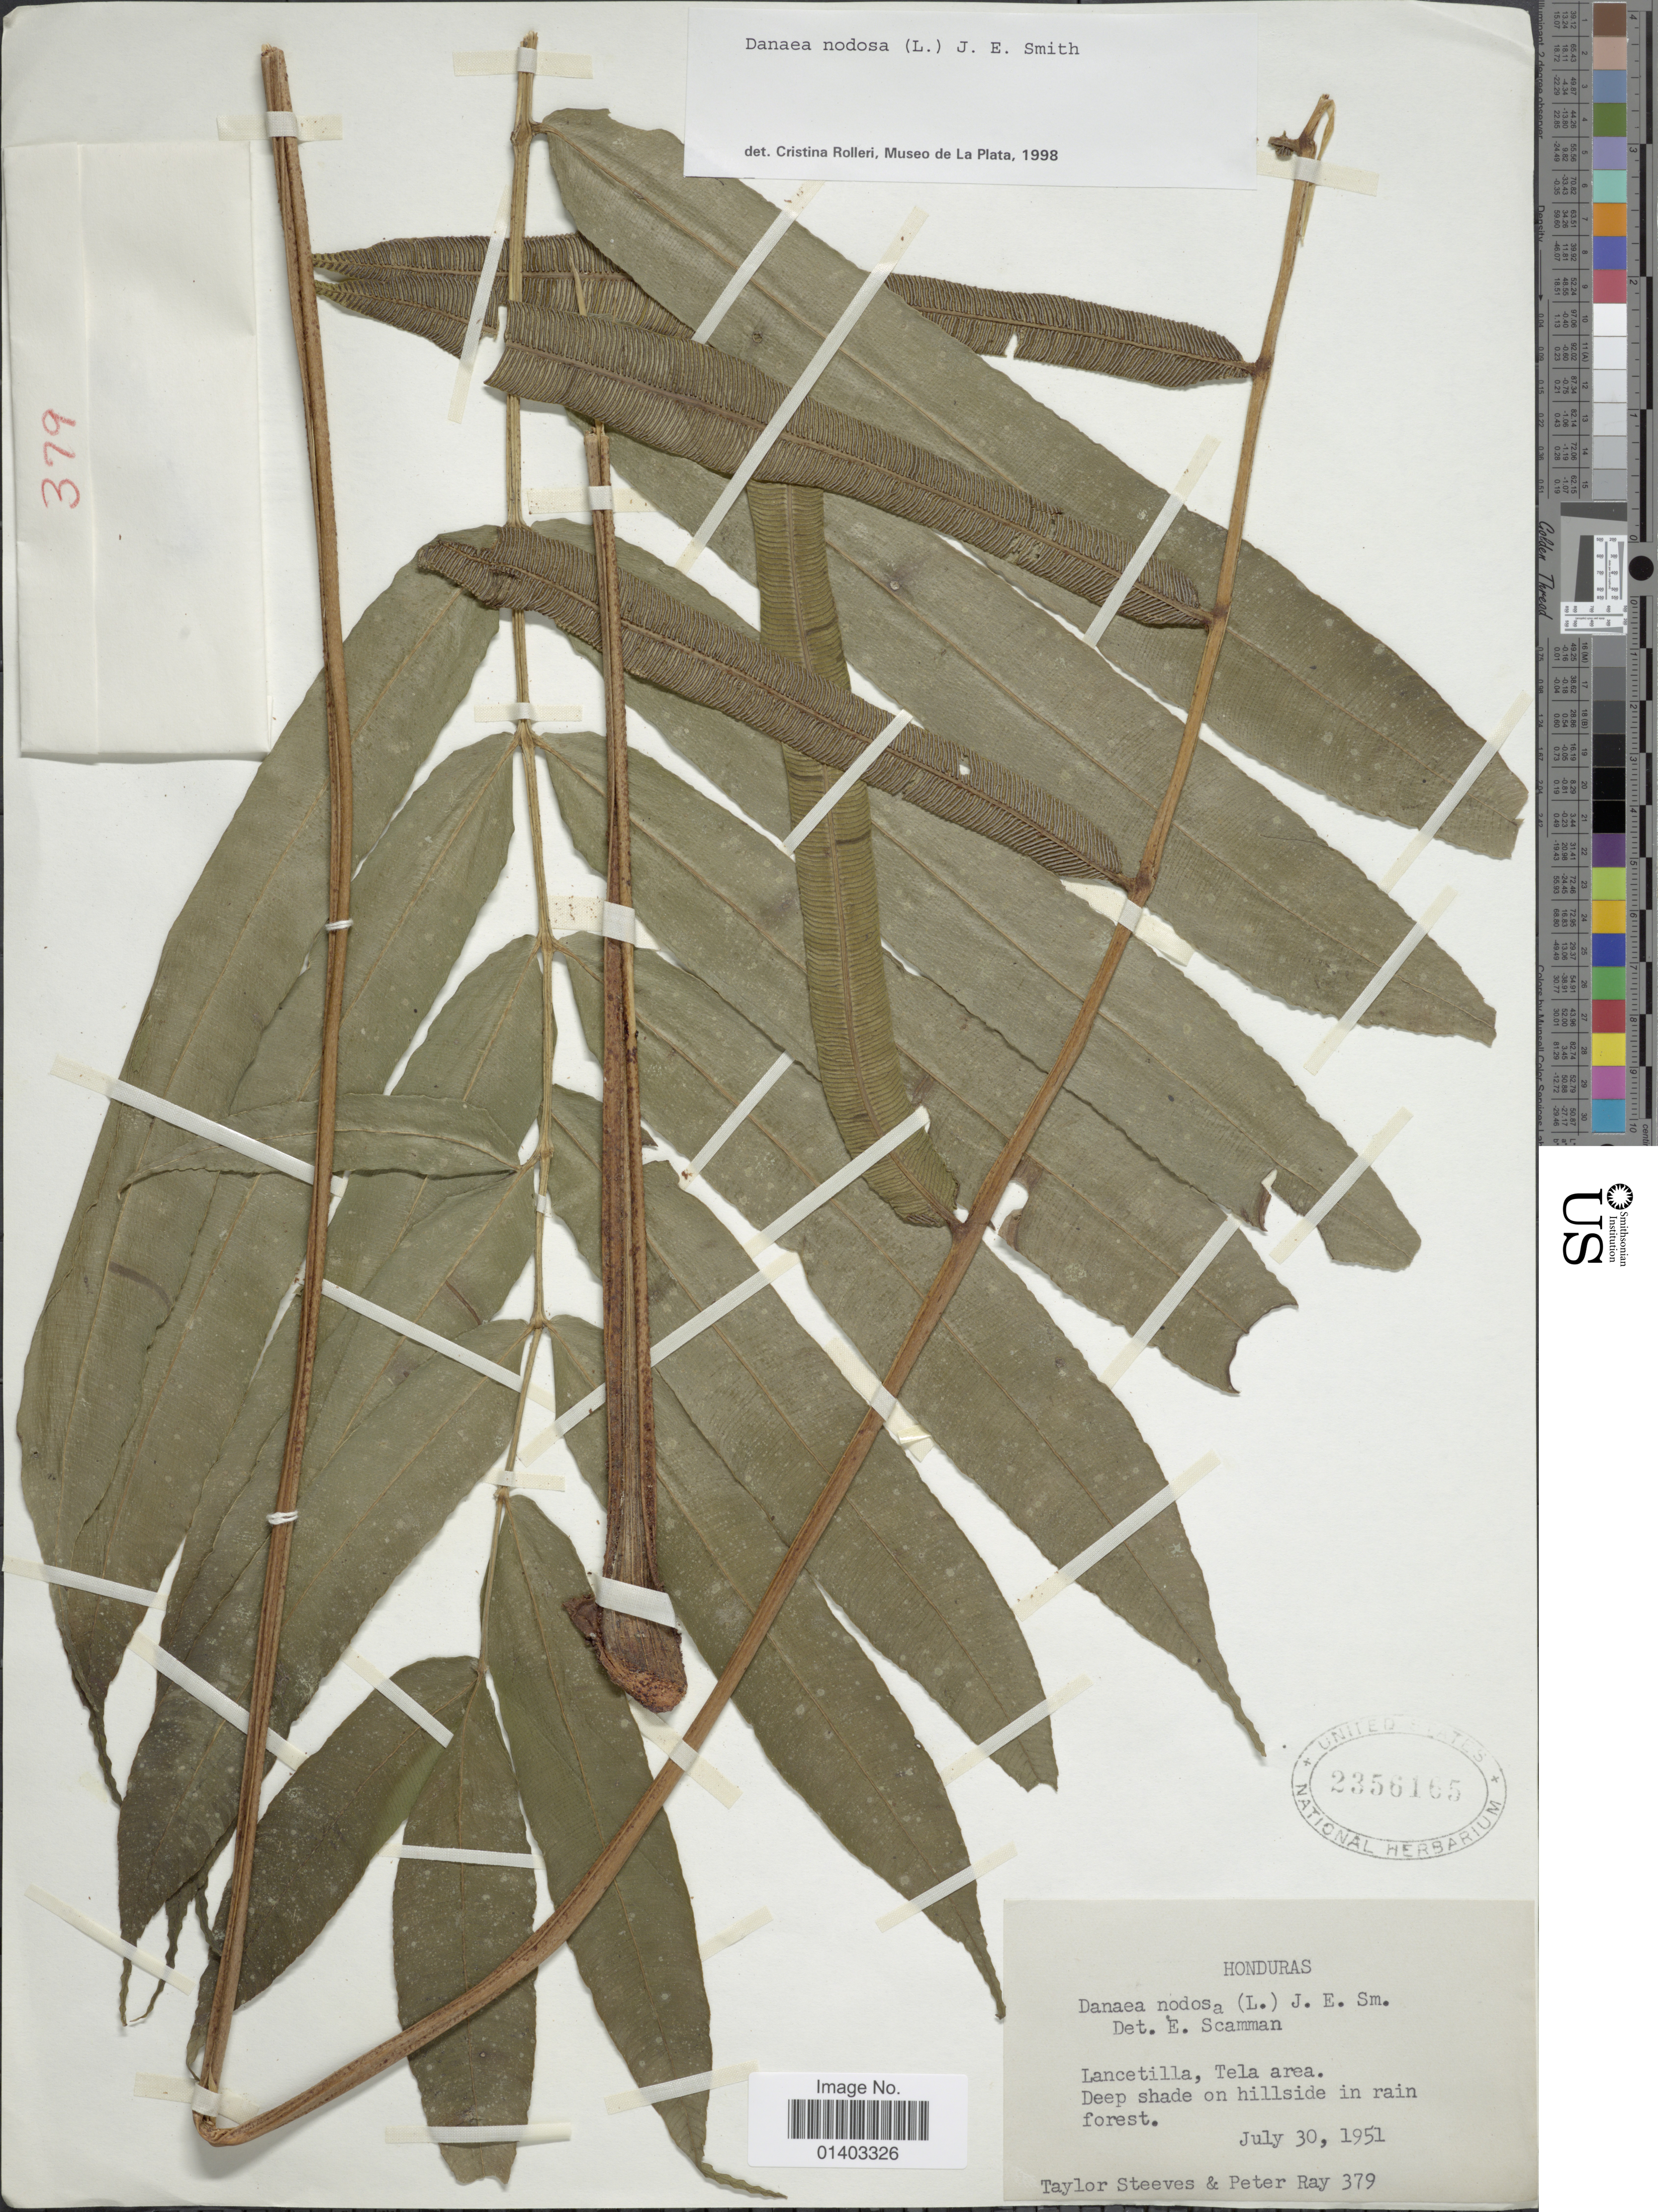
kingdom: Plantae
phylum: Tracheophyta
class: Polypodiopsida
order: Marattiales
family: Marattiaceae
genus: Danaea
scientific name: Danaea nodosa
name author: (L.) Sm.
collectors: T. Steeves & P. Ray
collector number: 379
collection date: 1951-07-30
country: Honduras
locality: Lancetilla, Tela area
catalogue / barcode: US 2356165